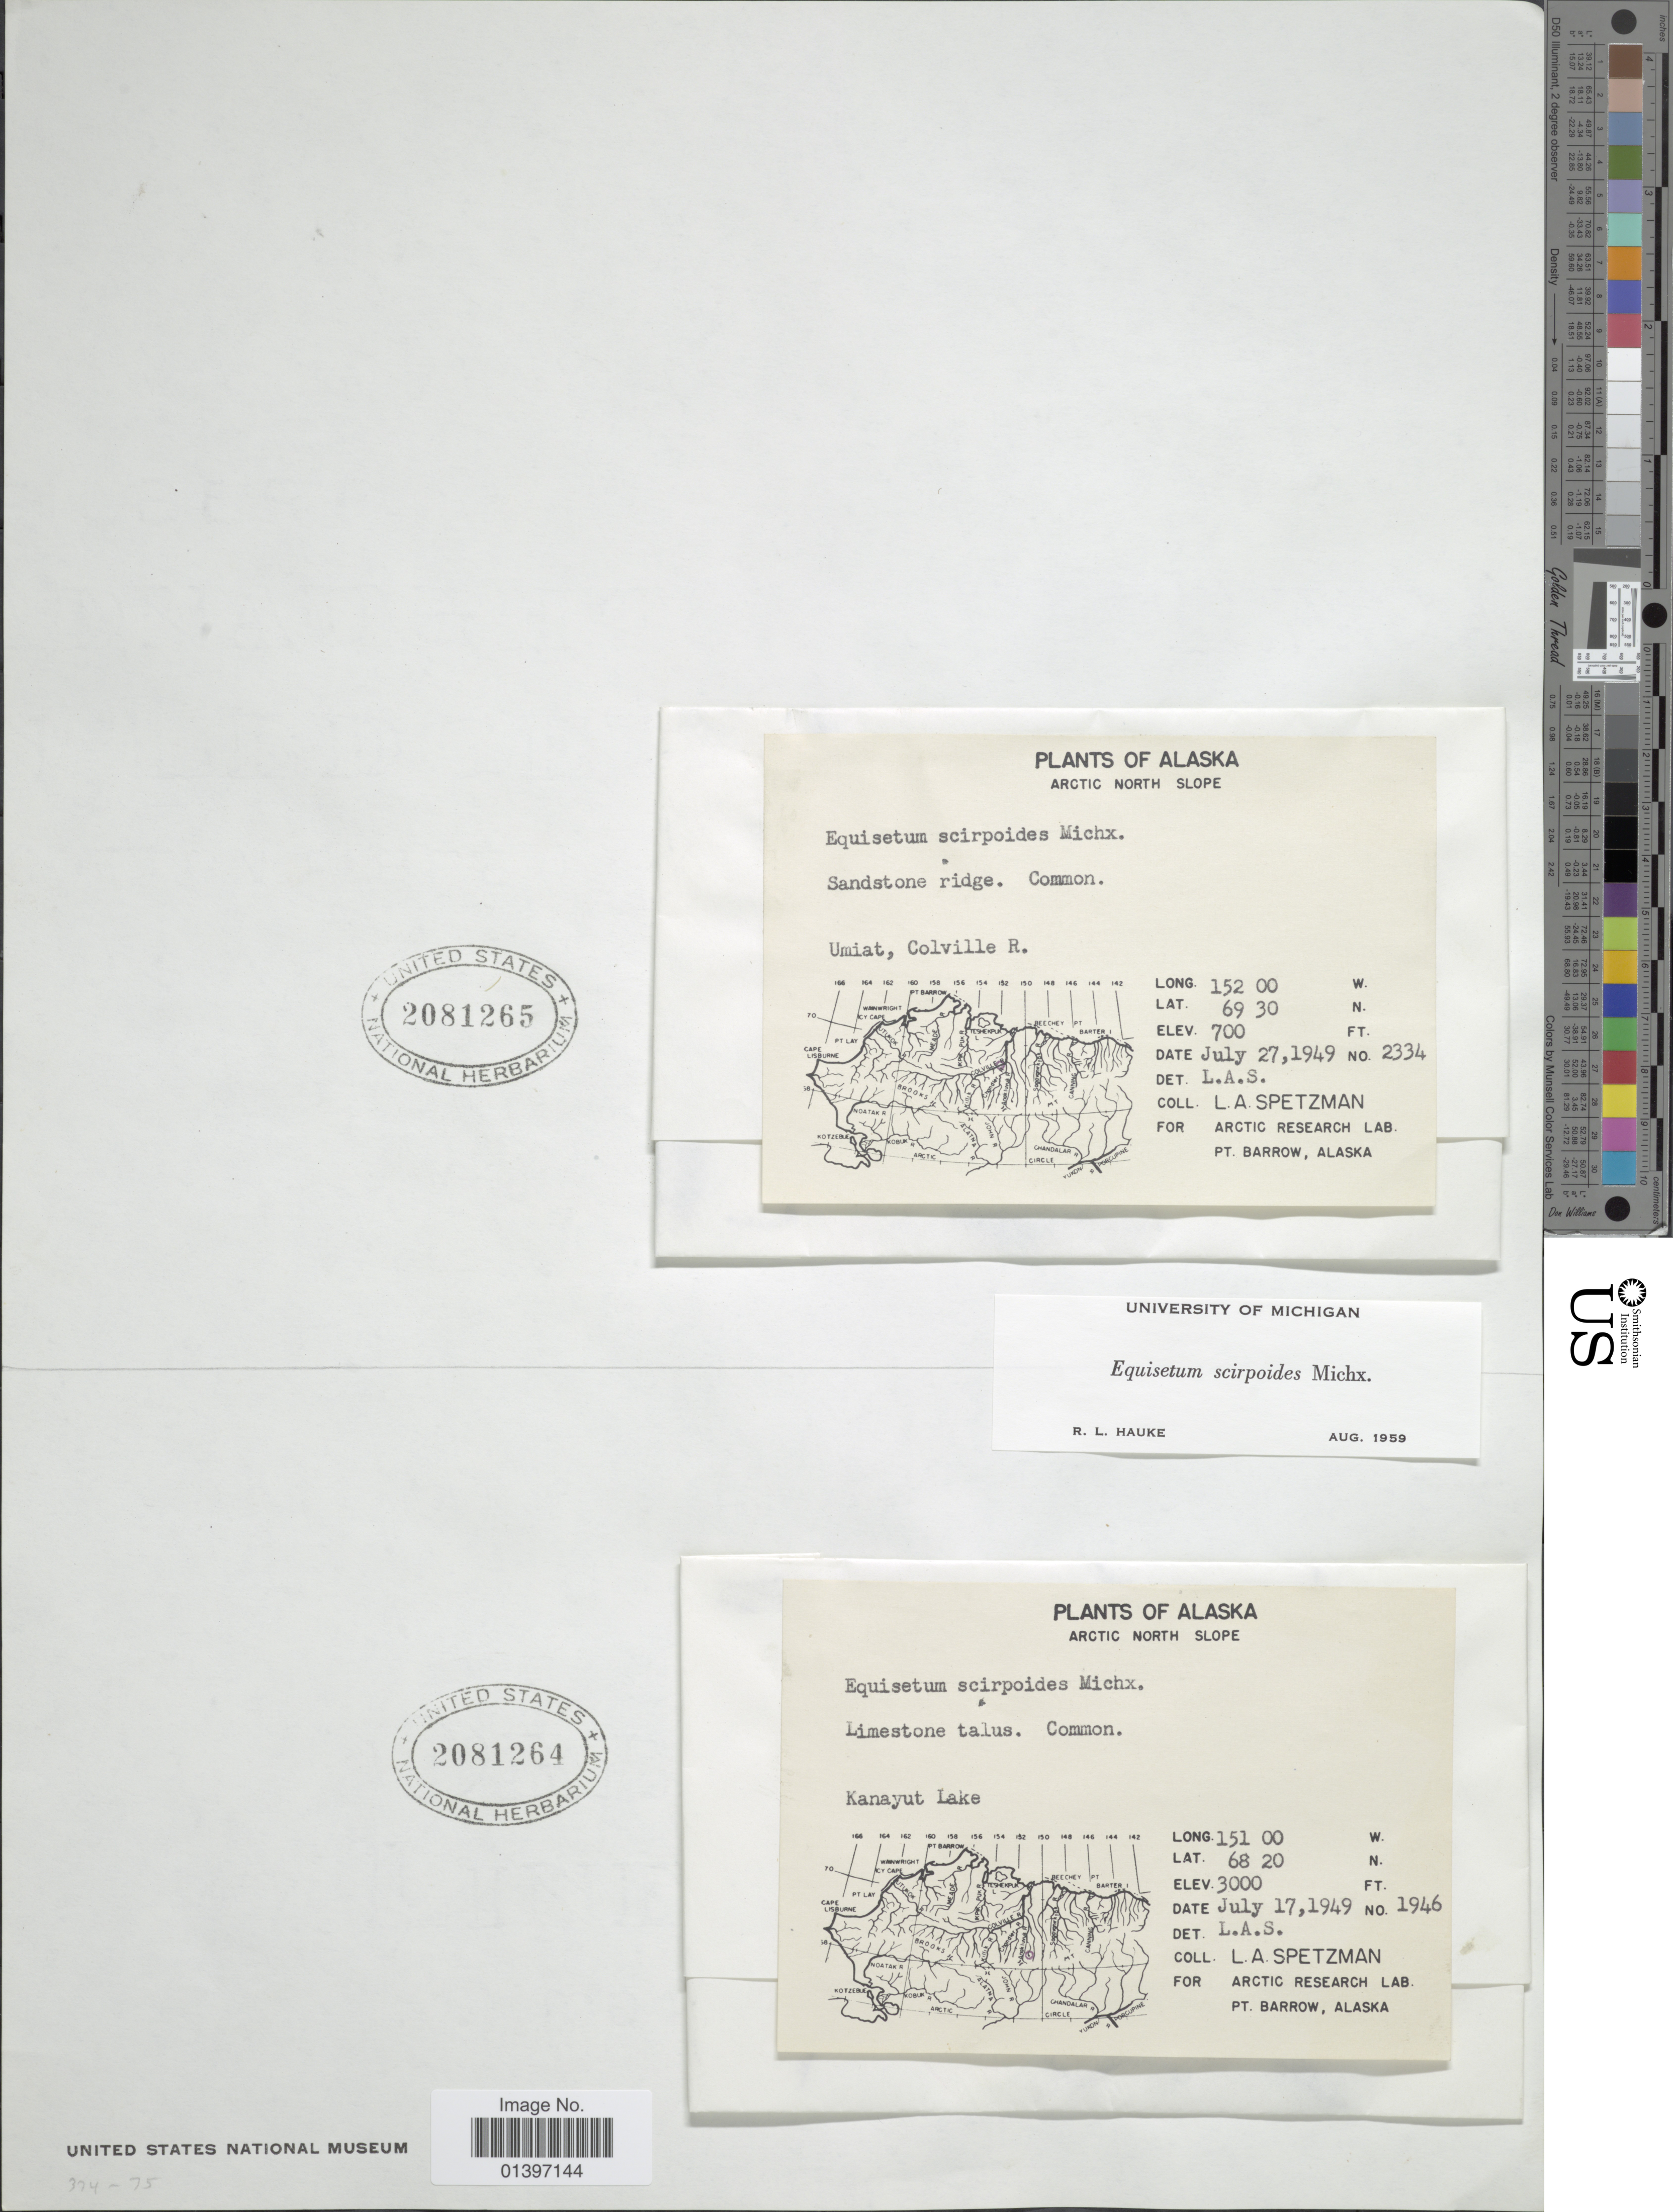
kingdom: Plantae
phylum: Tracheophyta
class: Polypodiopsida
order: Equisetales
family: Equisetaceae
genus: Equisetum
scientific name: Equisetum scirpoides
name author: Michx.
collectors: L. Spetzman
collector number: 2334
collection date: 1949-07-27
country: United States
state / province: Alaska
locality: Arctic North Slope, sandstone ridge, Umiat, Colville R.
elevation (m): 213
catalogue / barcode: US 2081265-2